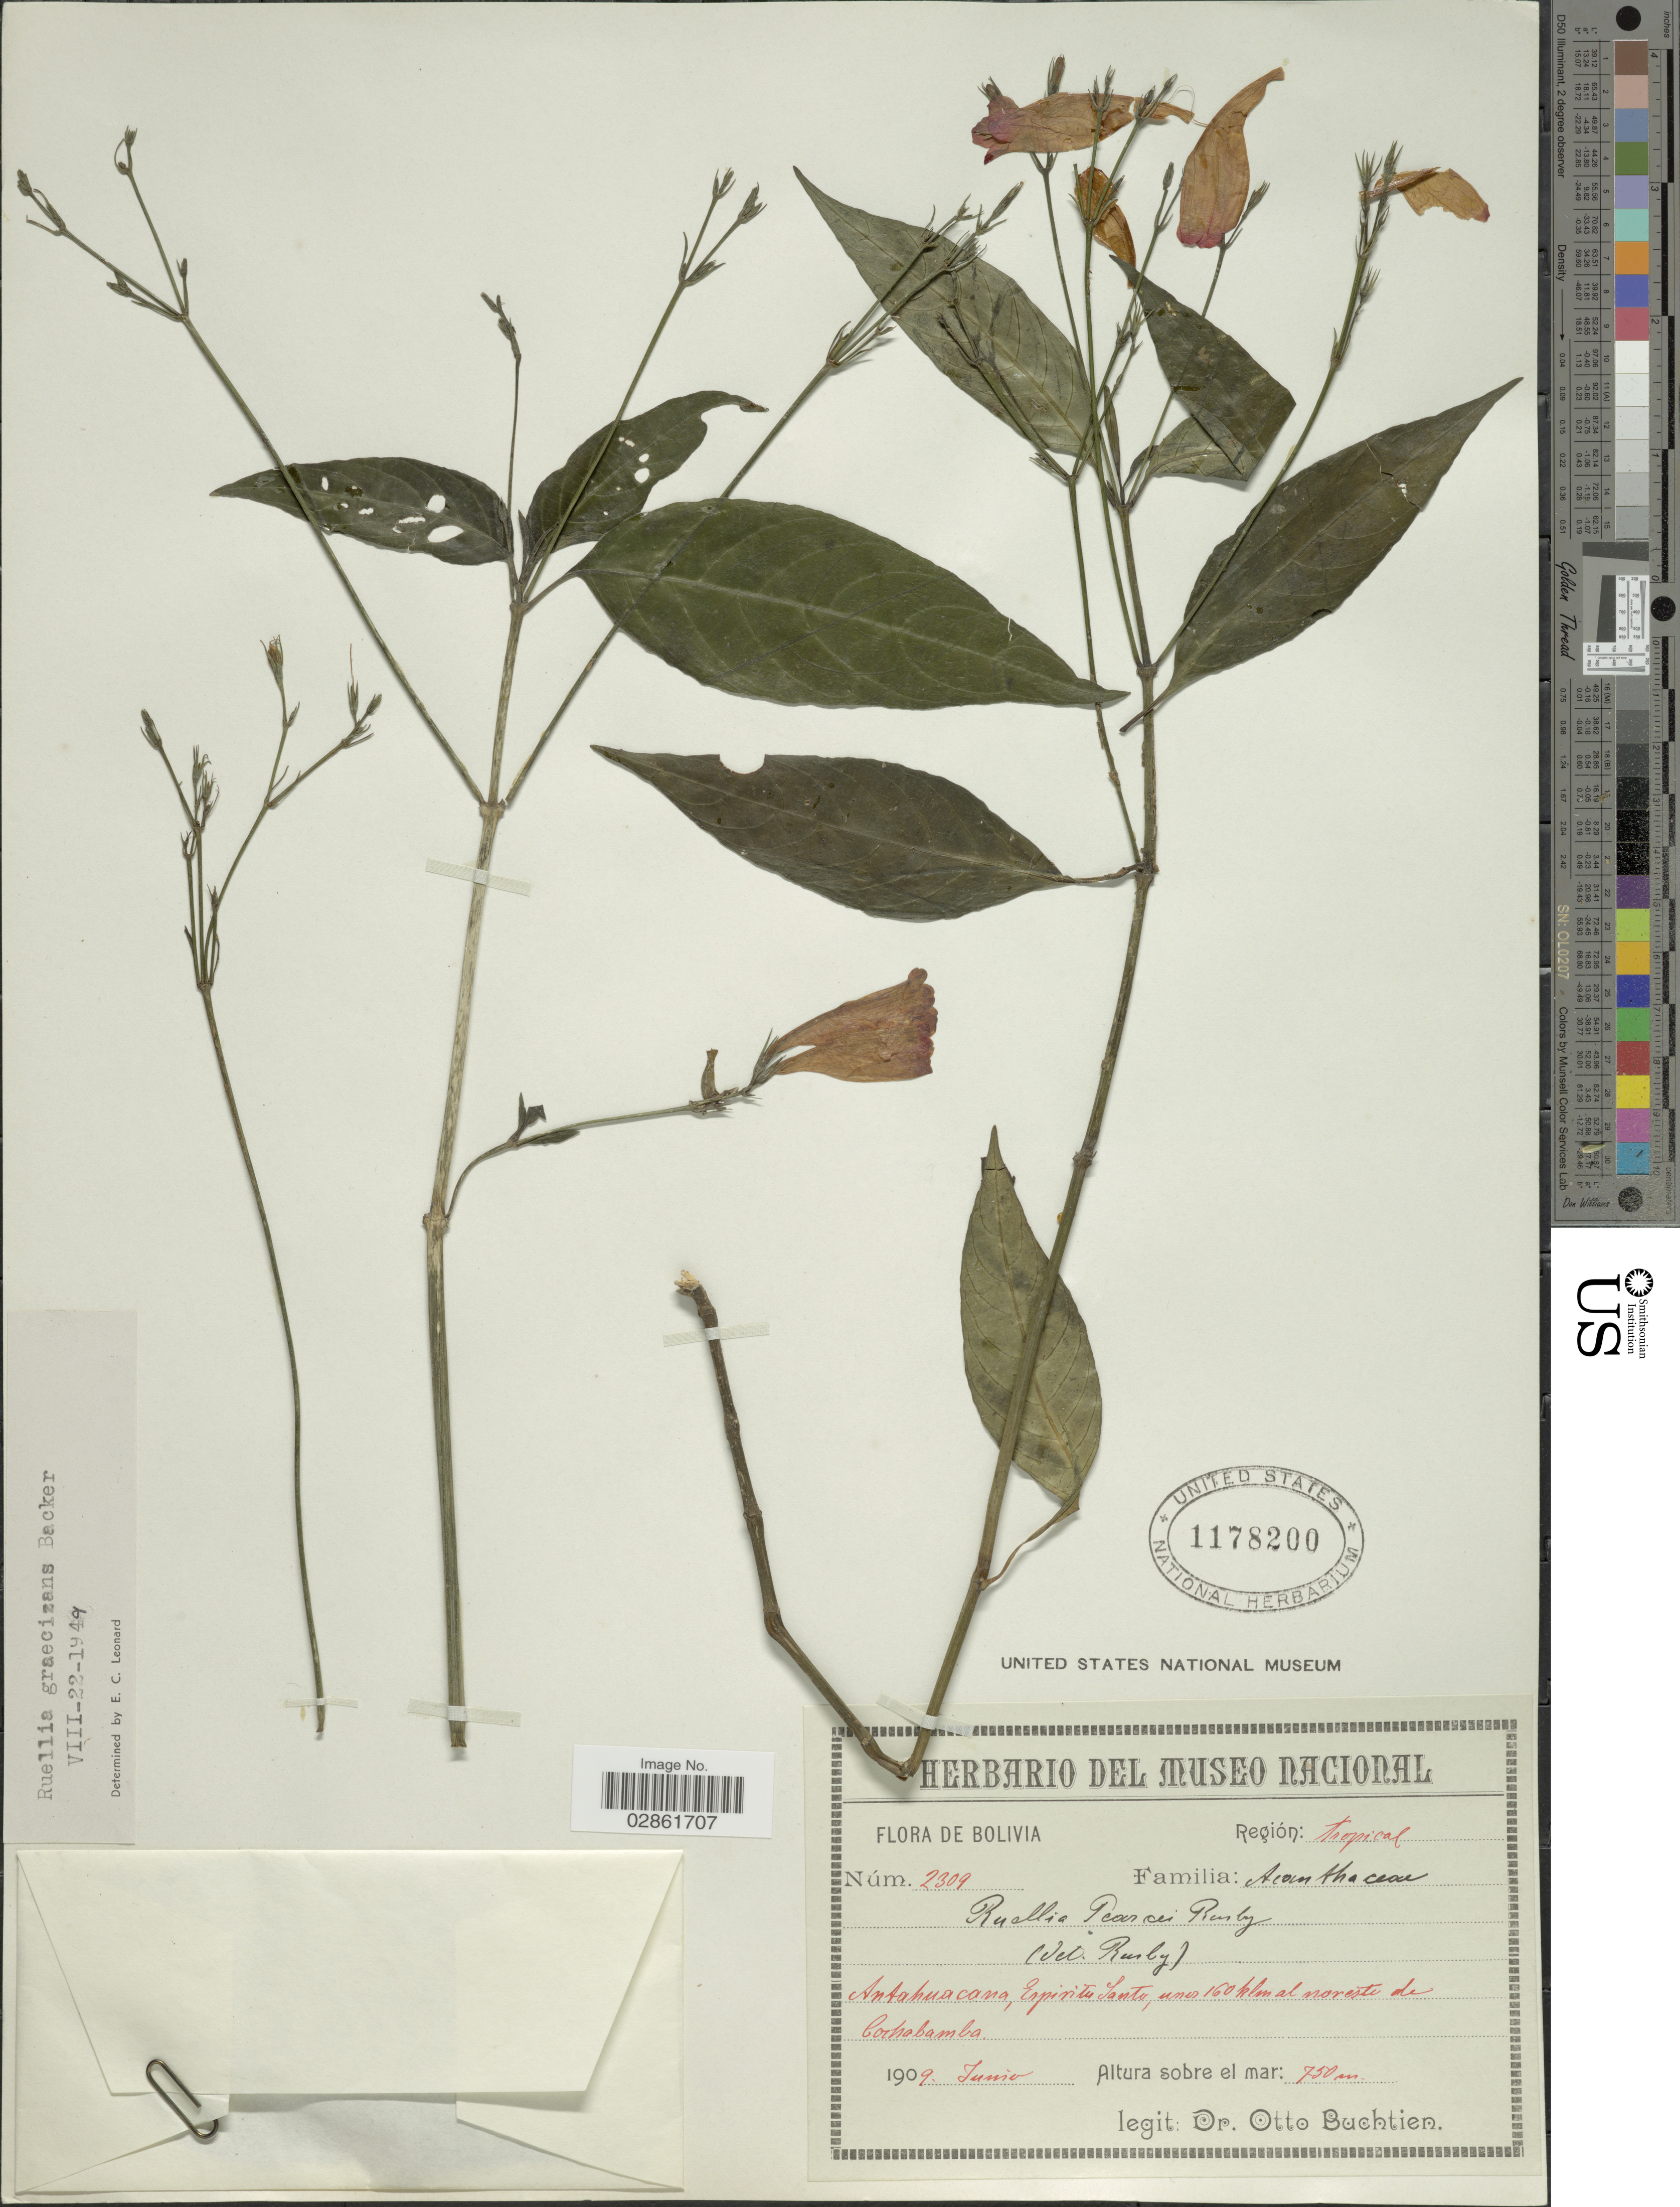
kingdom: Plantae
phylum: Tracheophyta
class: Magnoliopsida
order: Lamiales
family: Acanthaceae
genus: Ruellia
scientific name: Ruellia pearcei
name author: Rusby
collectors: O. Buchtien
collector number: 2309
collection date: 1909-06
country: Bolivia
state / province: Cochabamba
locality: Región: tropical. Antahuacana, Espiritu Santo, unes 160 klm al noreste de Cochabamba.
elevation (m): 750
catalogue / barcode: US 1178200